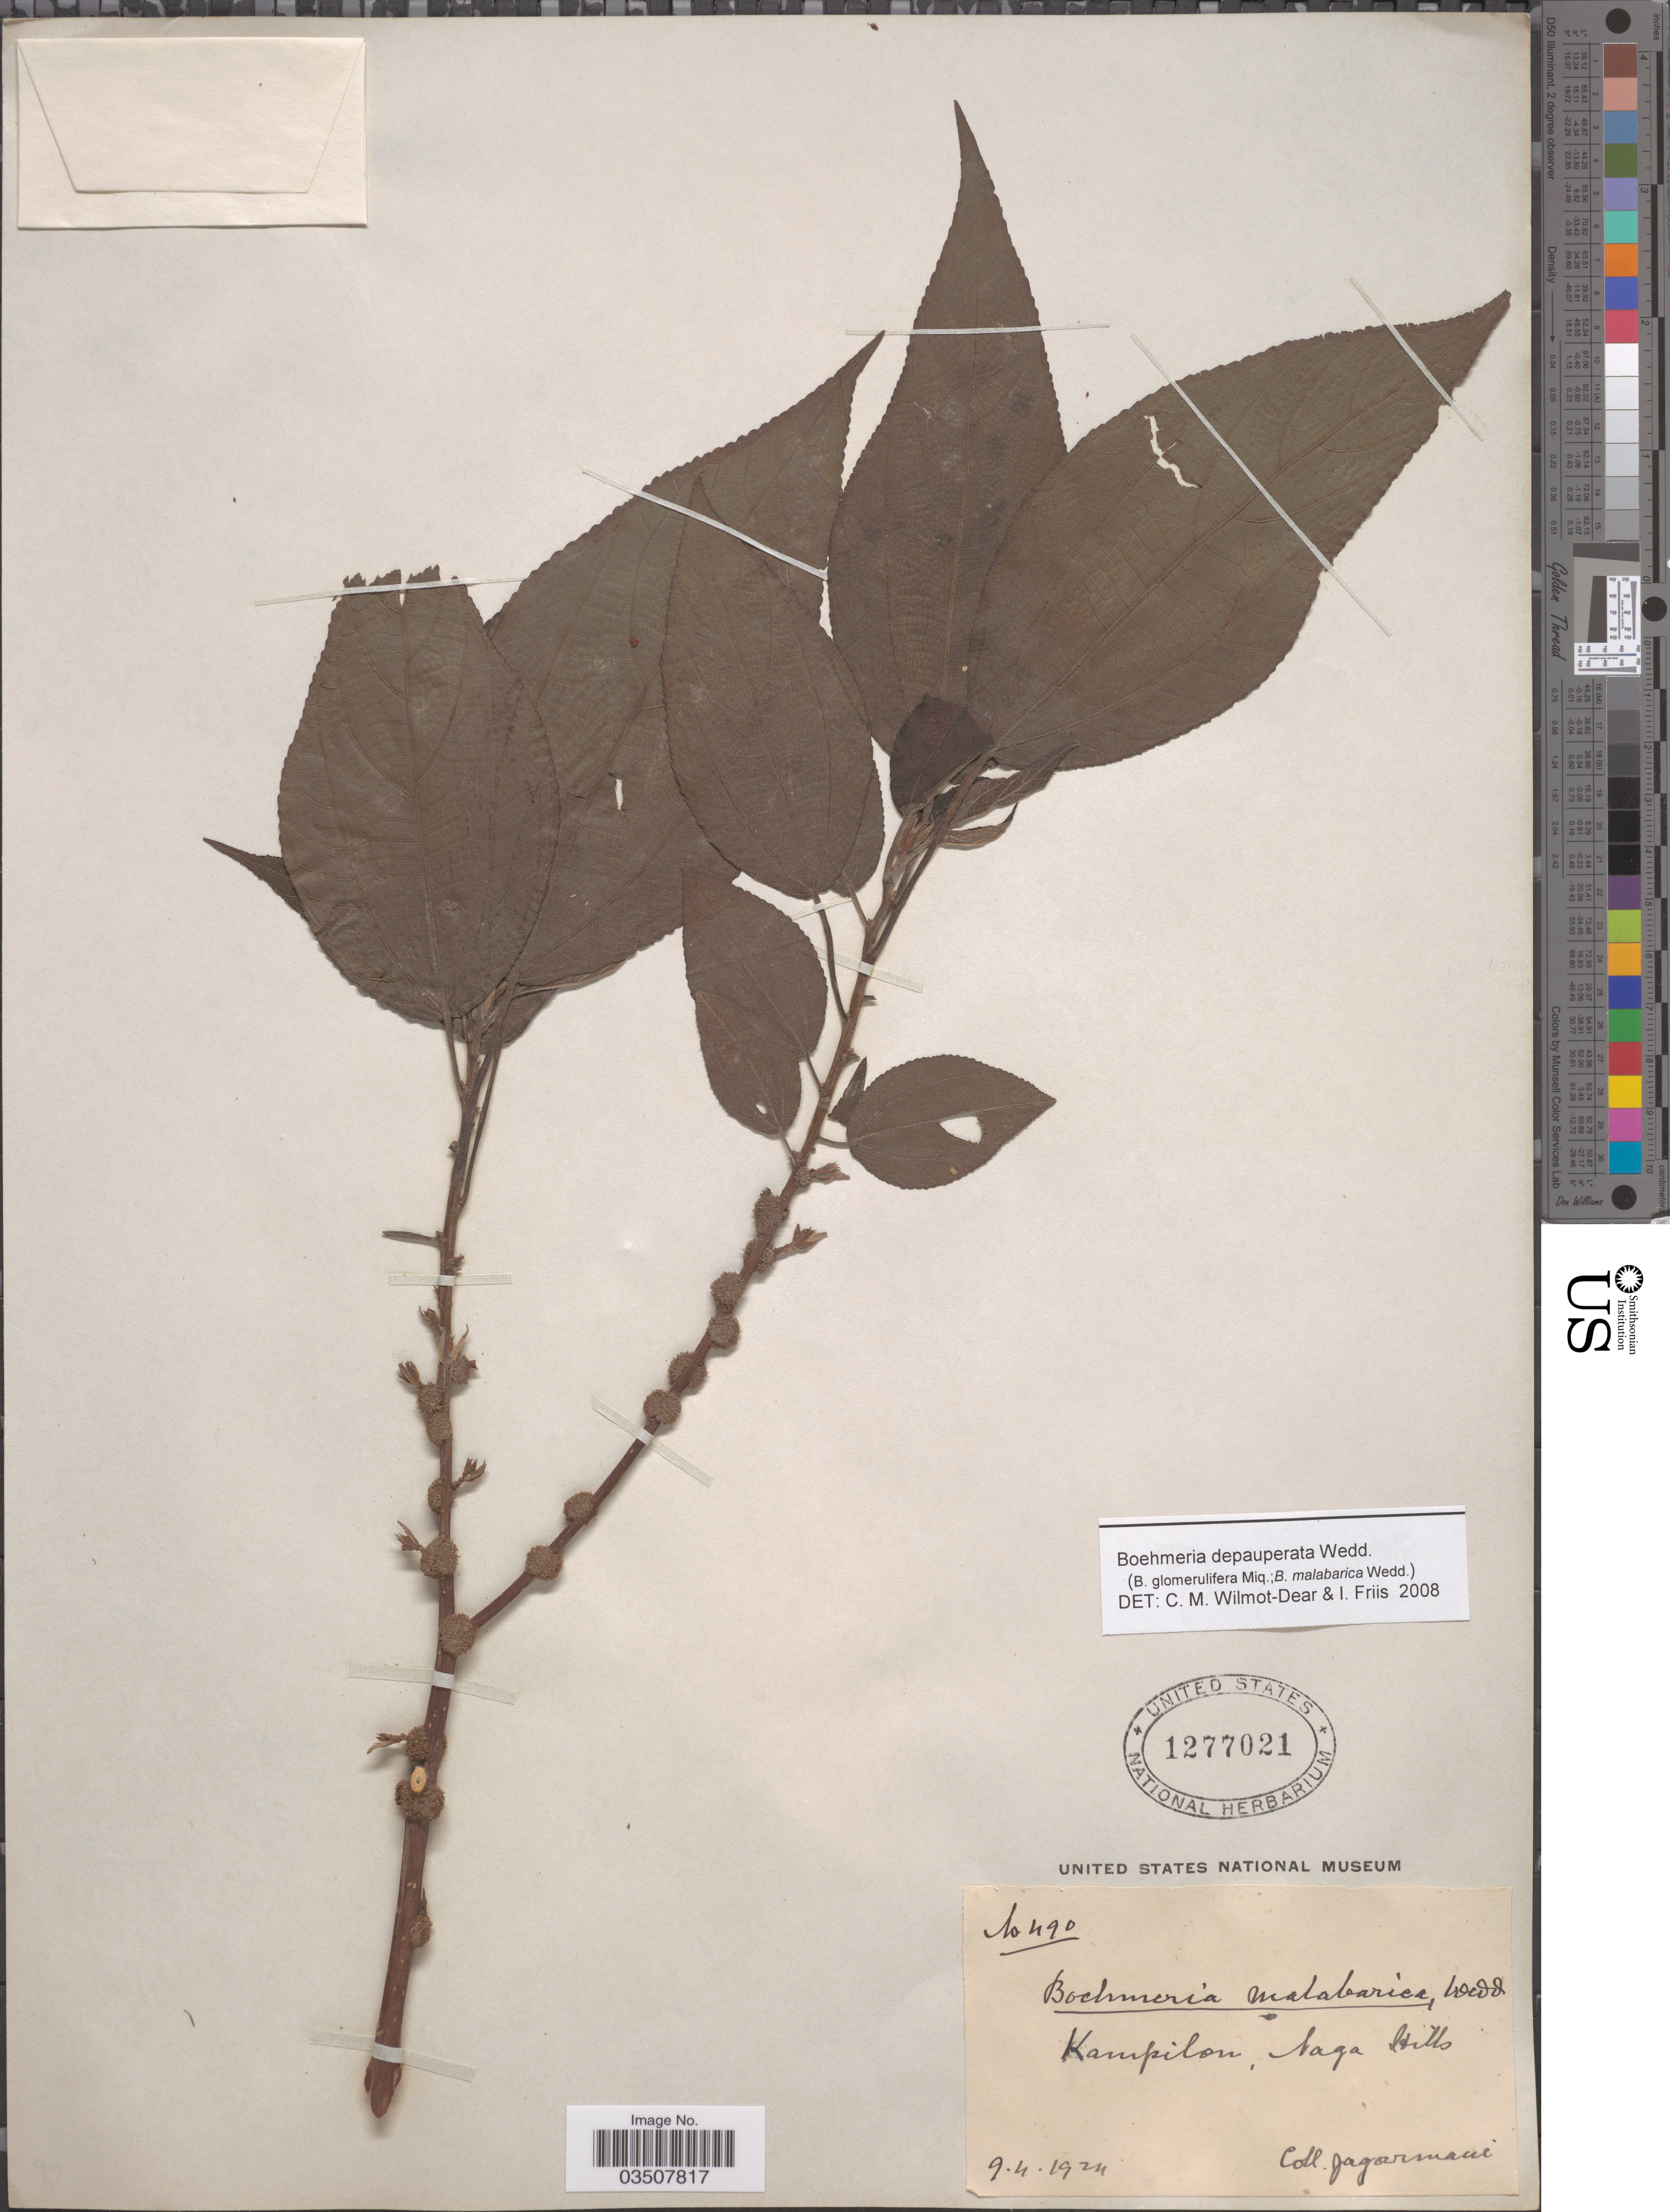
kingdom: Plantae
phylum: Tracheophyta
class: Magnoliopsida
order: Rosales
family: Urticaceae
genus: Boehmeria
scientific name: Boehmeria depauperata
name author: Wedd.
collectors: -. Jagarmani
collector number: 490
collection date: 1924-04-09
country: India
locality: Kampilon, Naga Hills.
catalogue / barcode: US 1277021